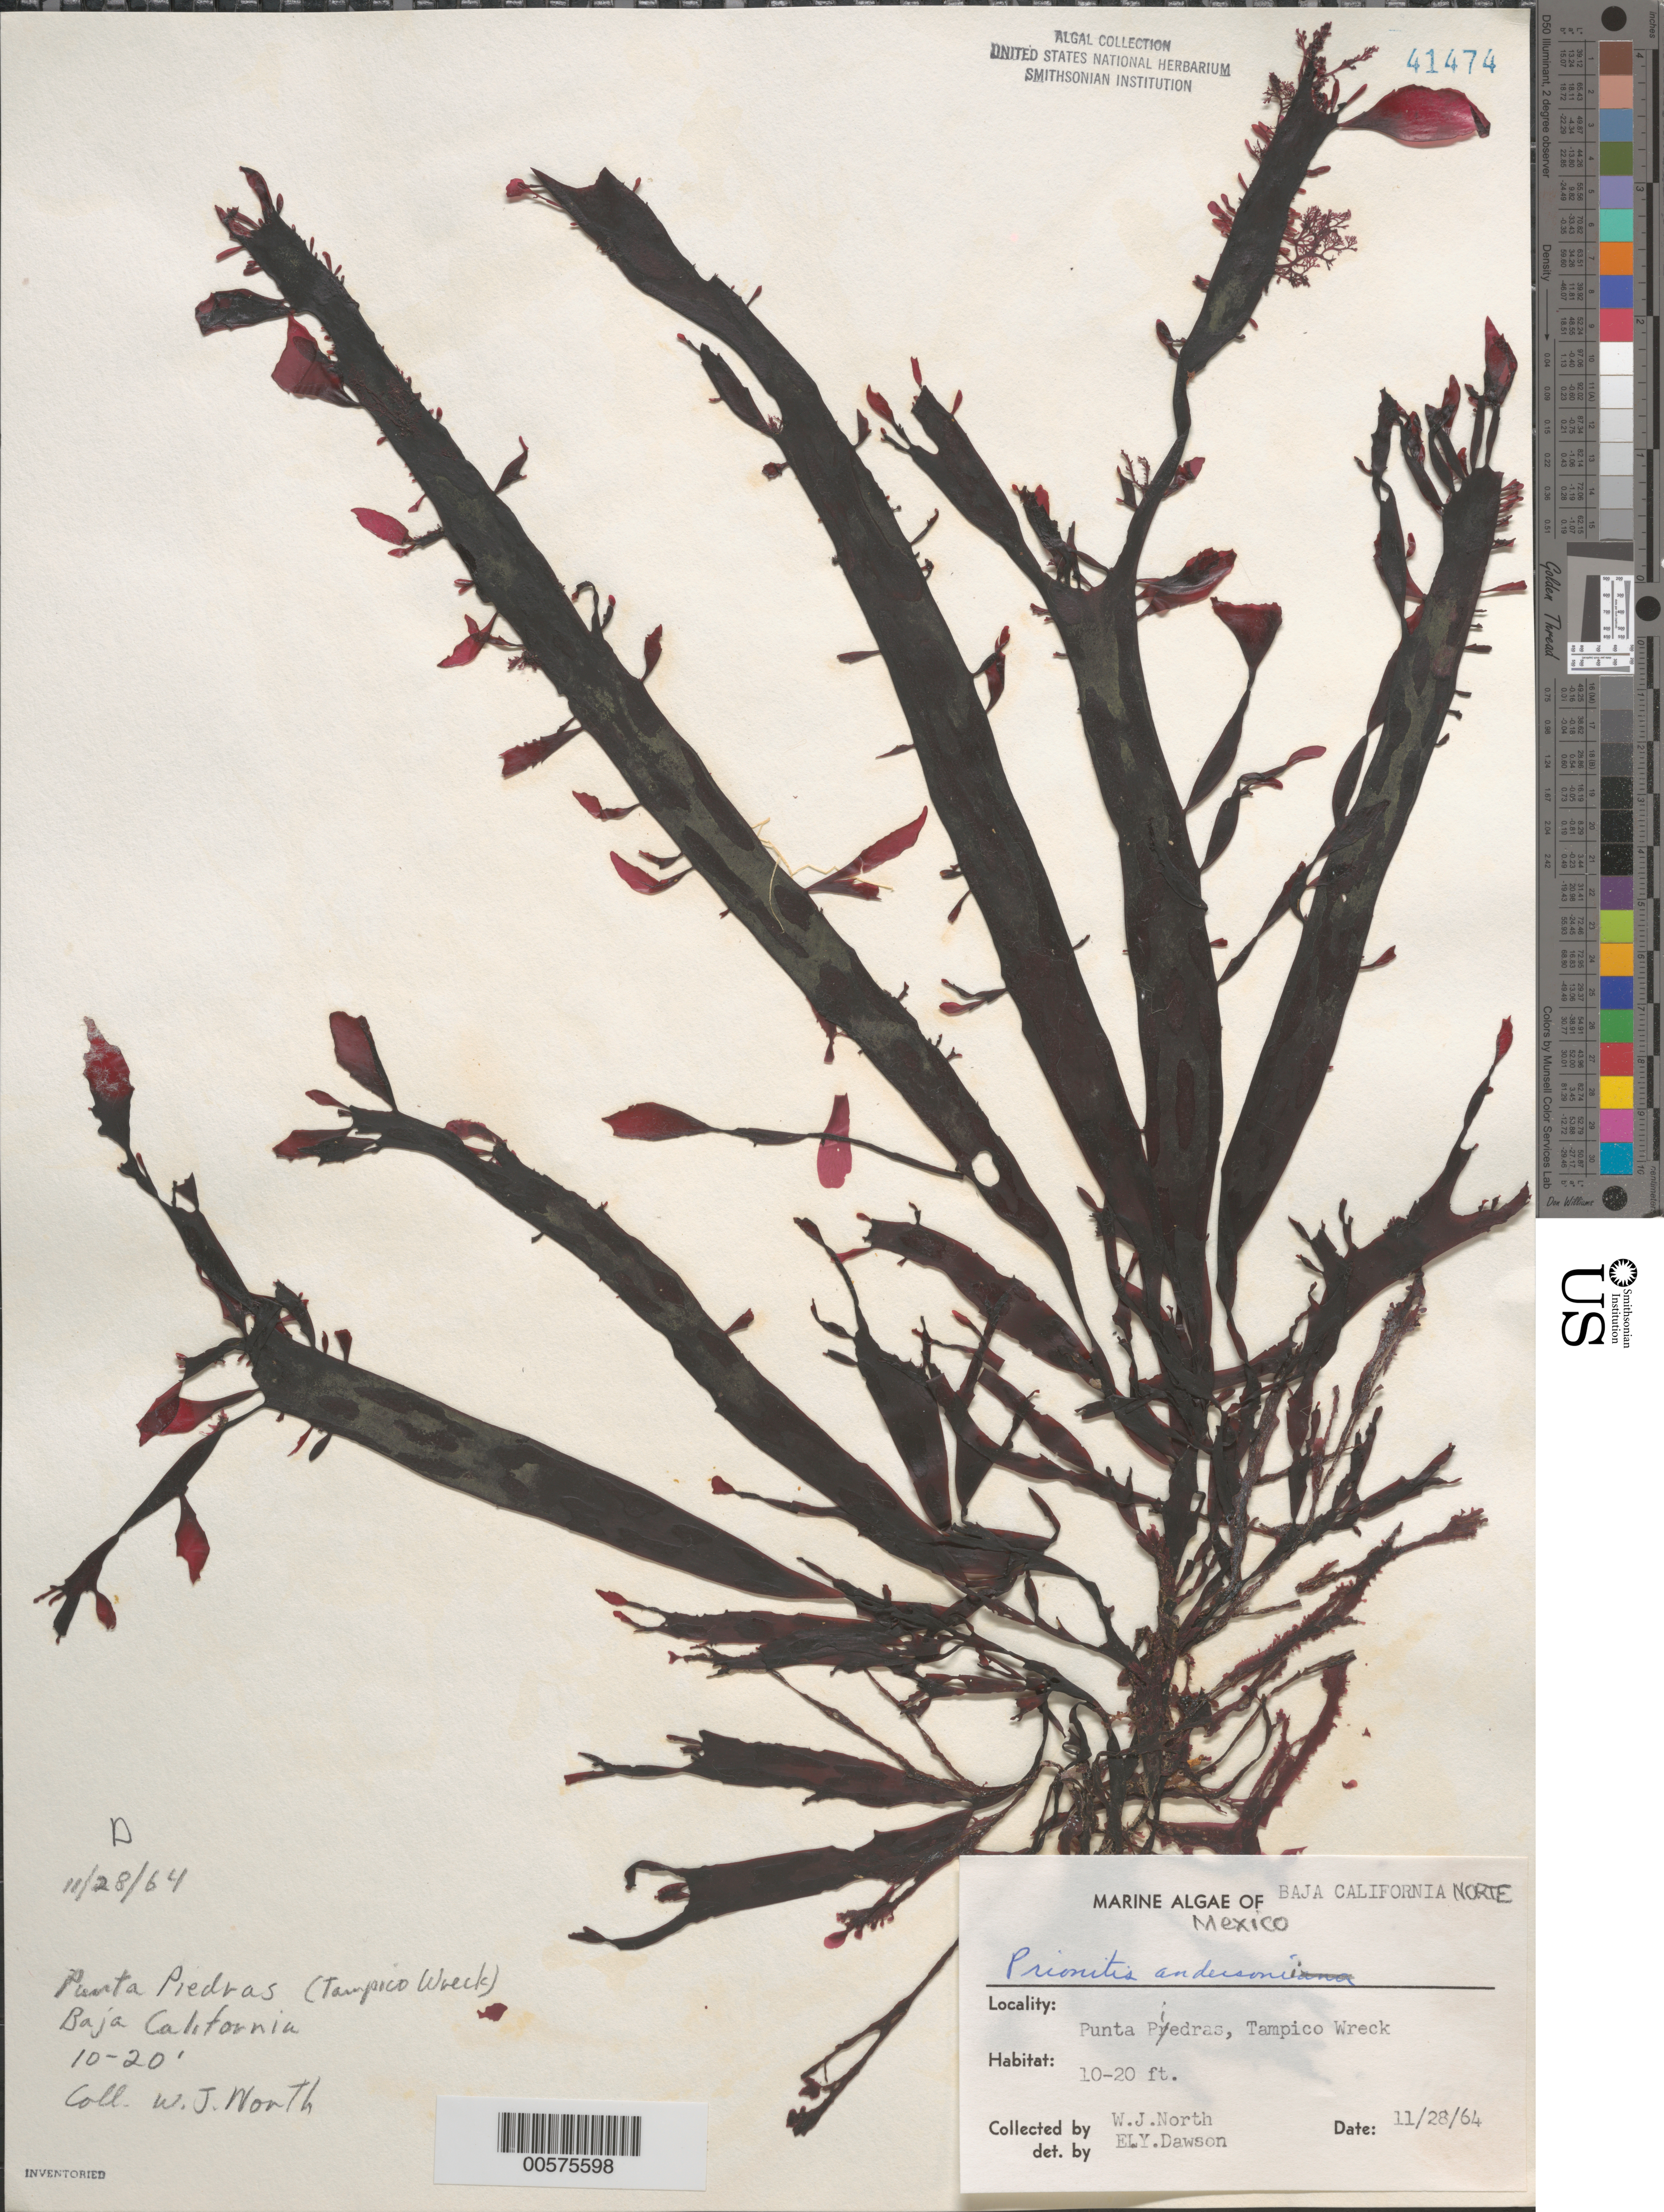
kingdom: Plantae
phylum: Rhodophyta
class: Florideophyceae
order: Cryptonemiales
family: Cryptonemiaceae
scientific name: Prionitis sternbergii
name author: (C. Agardh) J. Agardh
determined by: Algae name updating Project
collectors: W. North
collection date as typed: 28 Nov 1964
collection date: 1964-11-28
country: Mexico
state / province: Baja California Norte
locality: Tampico Wreck, Punta Piedras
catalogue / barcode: US 41474